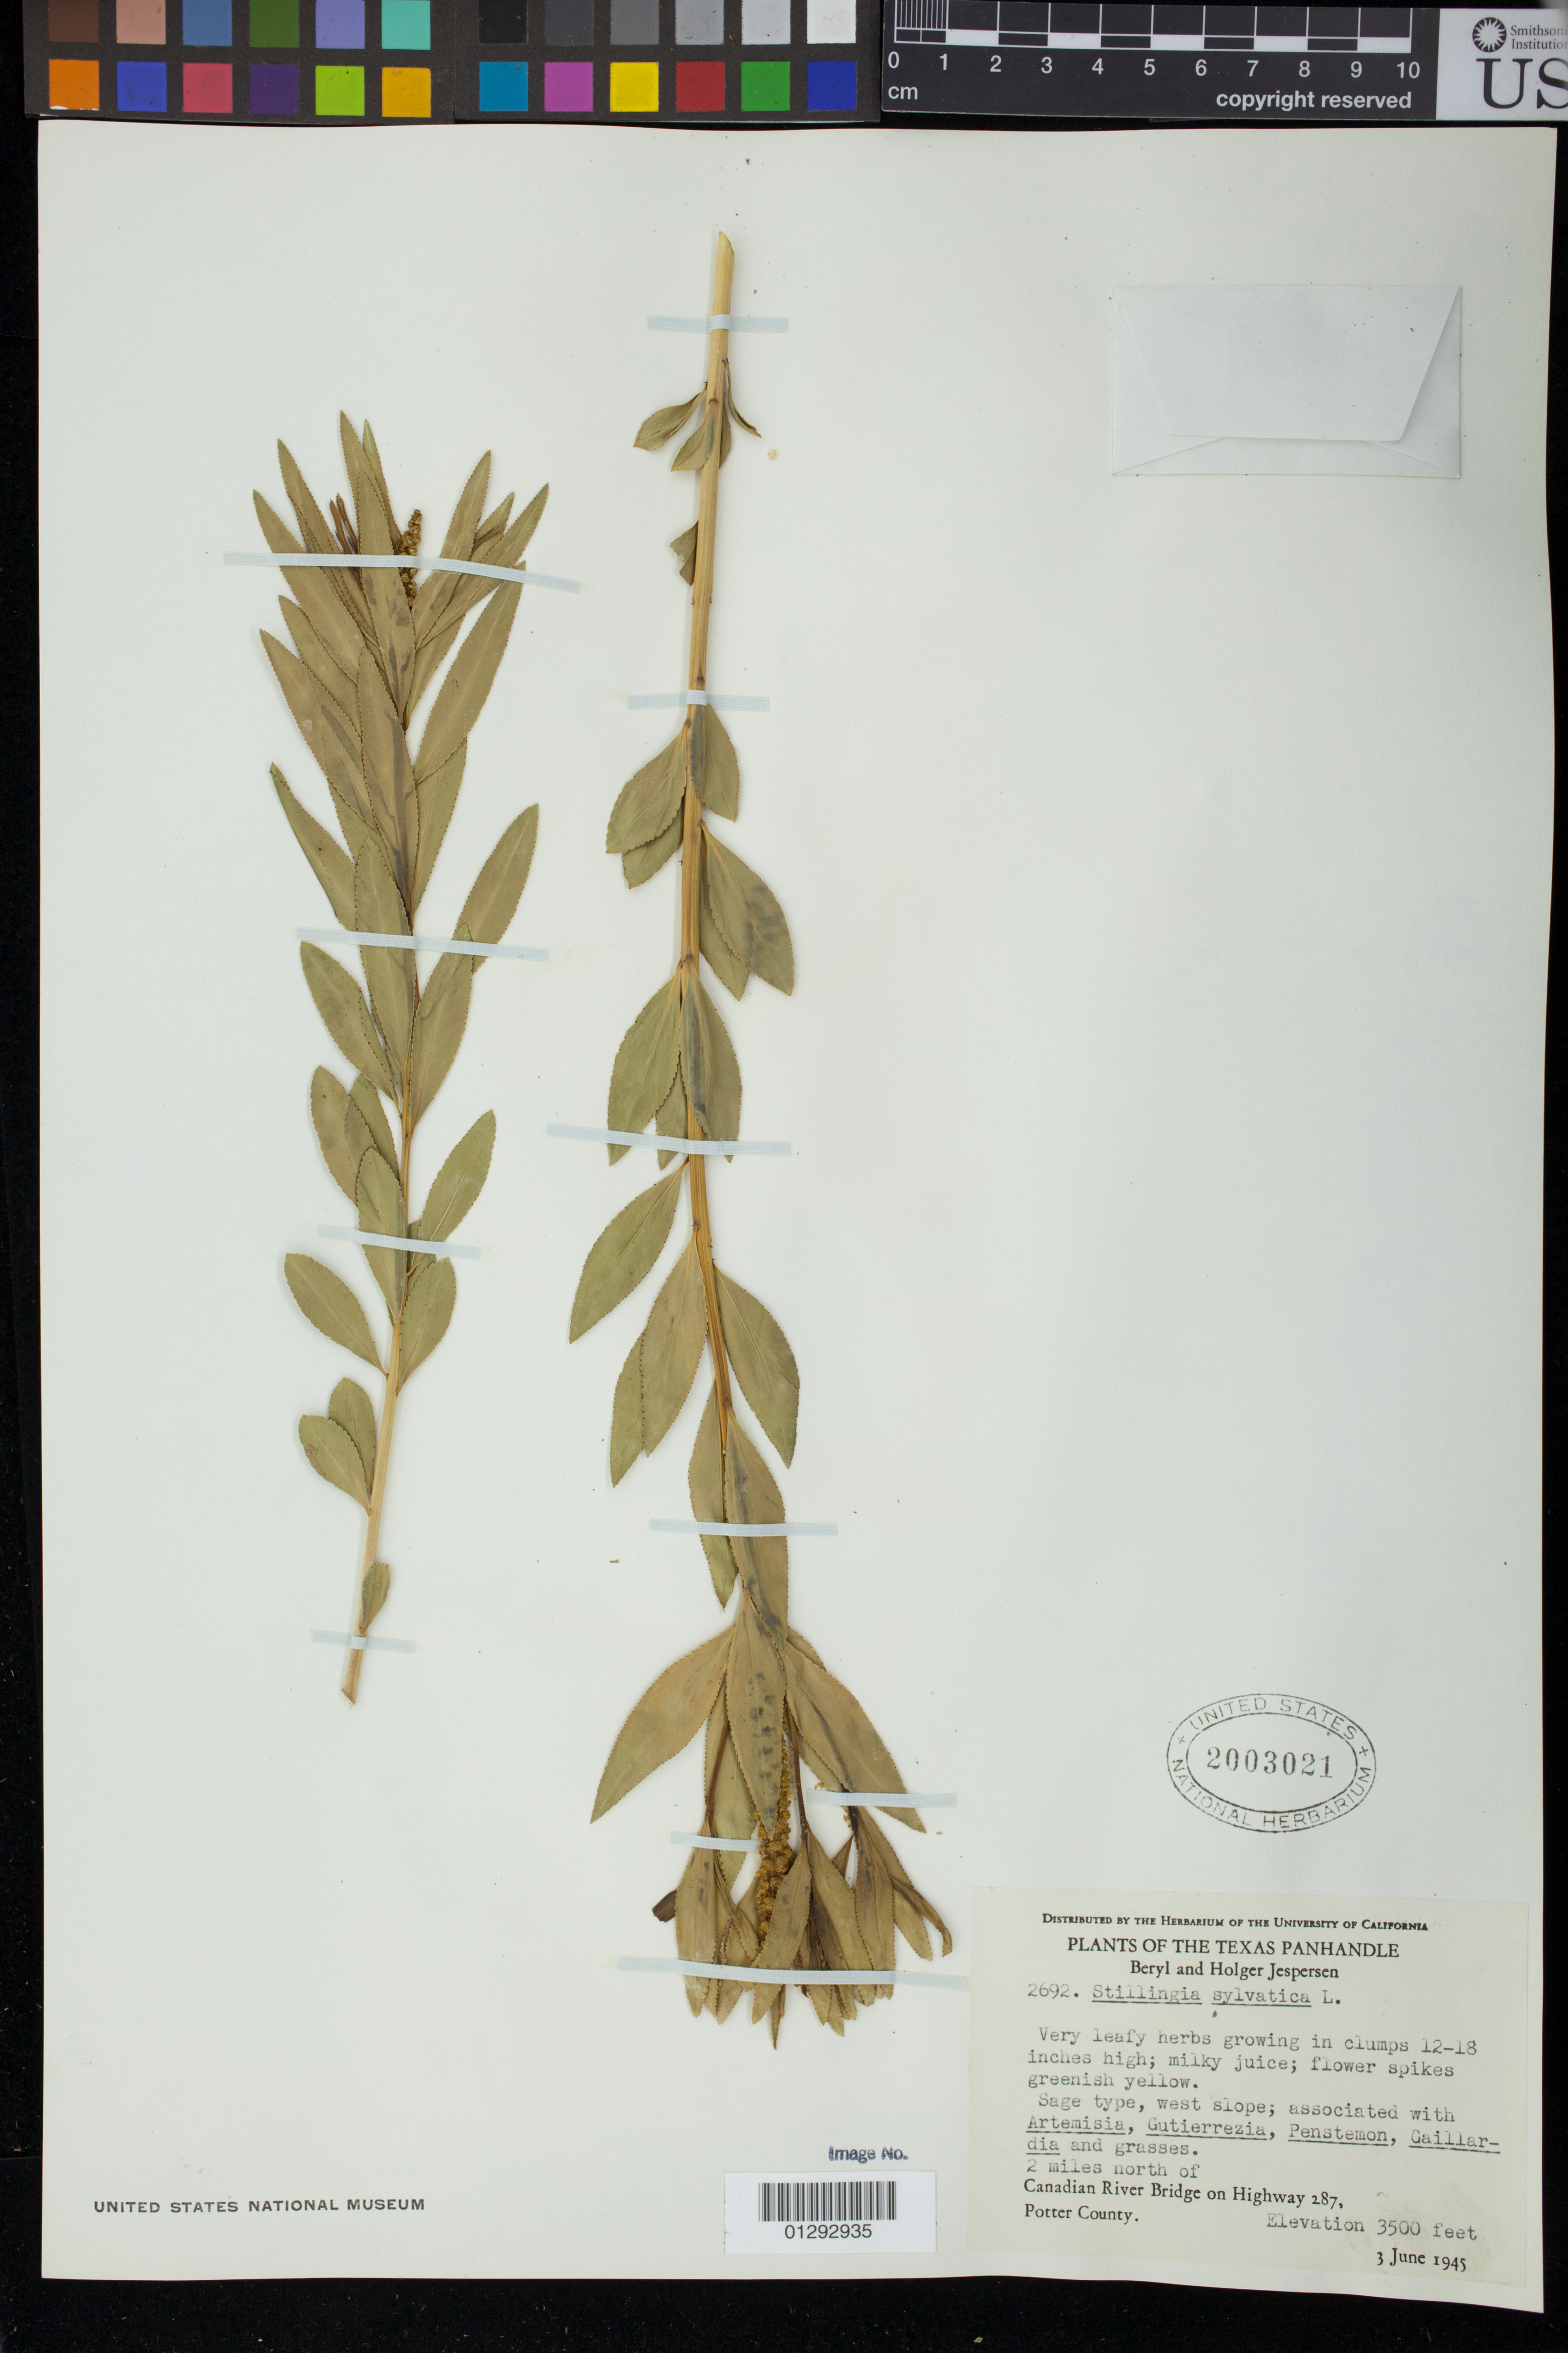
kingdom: Plantae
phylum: Tracheophyta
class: Magnoliopsida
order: Malpighiales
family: Euphorbiaceae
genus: Stillingia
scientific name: Stillingia sylvatica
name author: L.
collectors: B. Jespersen & H. Jespersen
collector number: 2692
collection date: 1945-06-03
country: United States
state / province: Texas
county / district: Potter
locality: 2 miles north of Canadian River Bridge on Highway 287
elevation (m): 1067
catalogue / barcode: US 2003021